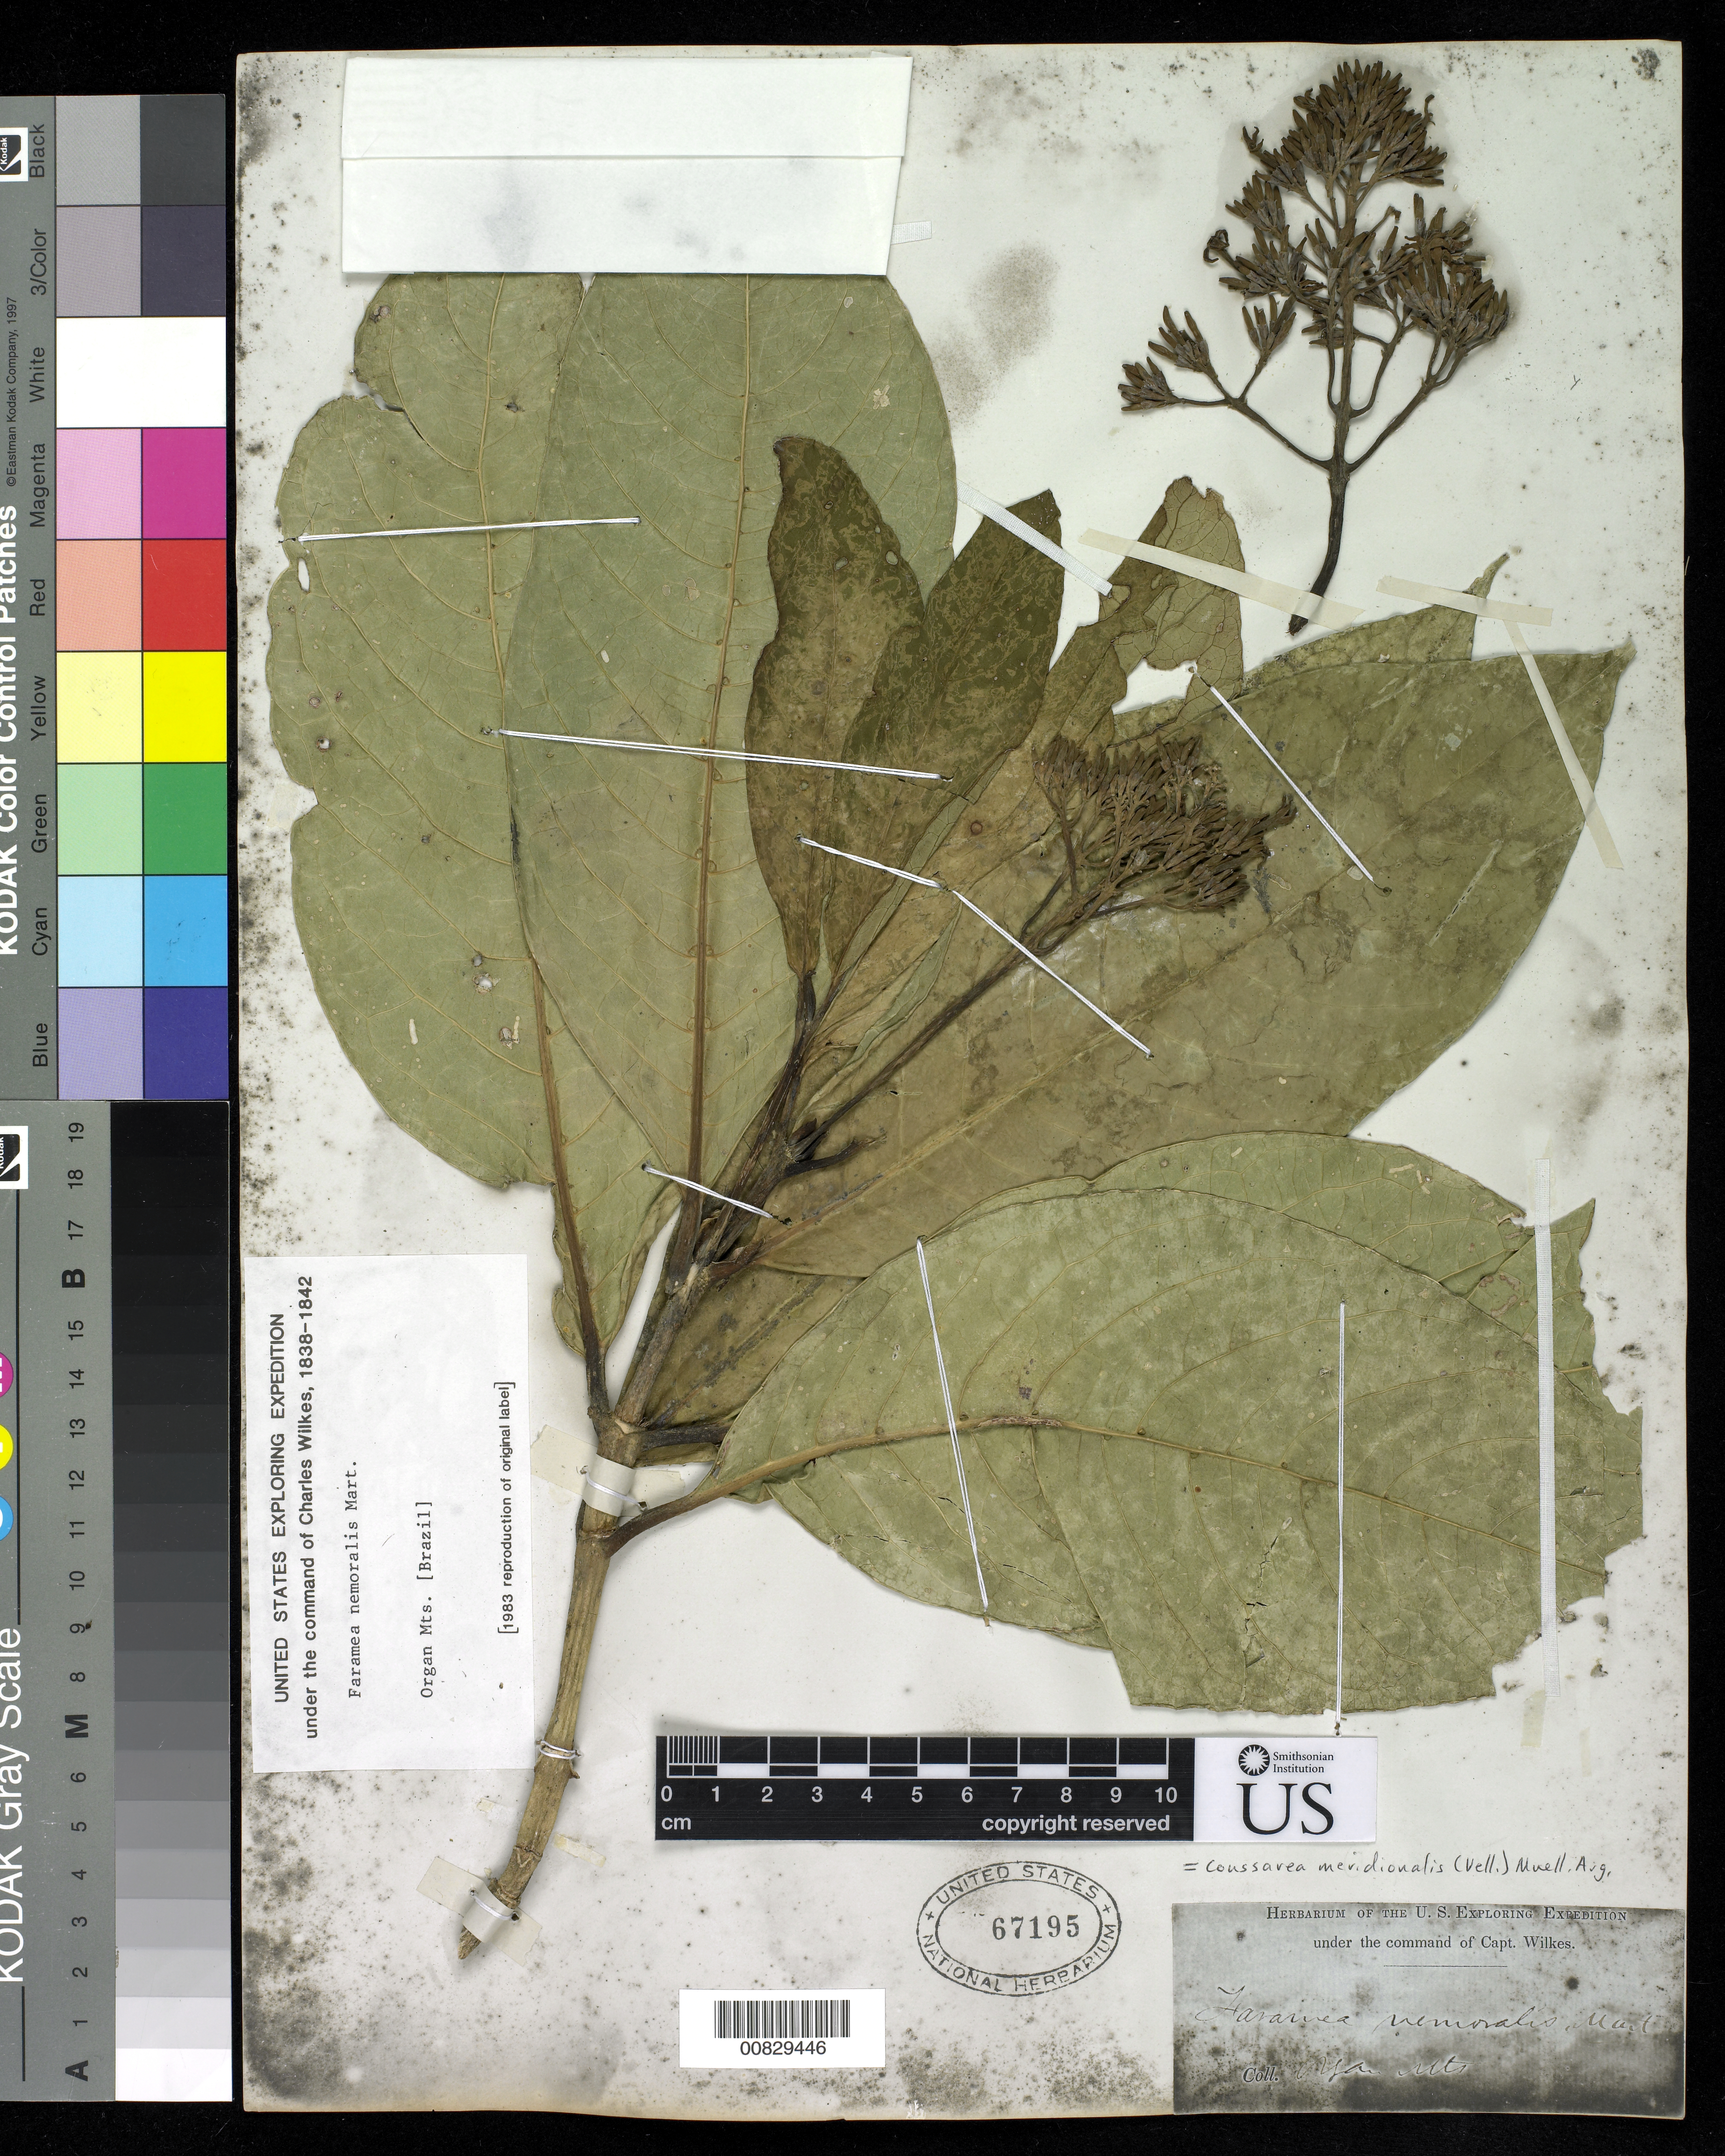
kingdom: Plantae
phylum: Tracheophyta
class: Magnoliopsida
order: Gentianales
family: Rubiaceae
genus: Coussarea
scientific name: Coussarea meridionalis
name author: (Vell.) Müll. Arg.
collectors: Wilkes Explor. Exped.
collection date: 1838/1842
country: Brazil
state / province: Rio de Janeiro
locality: Organ Mts.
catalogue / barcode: US 67195